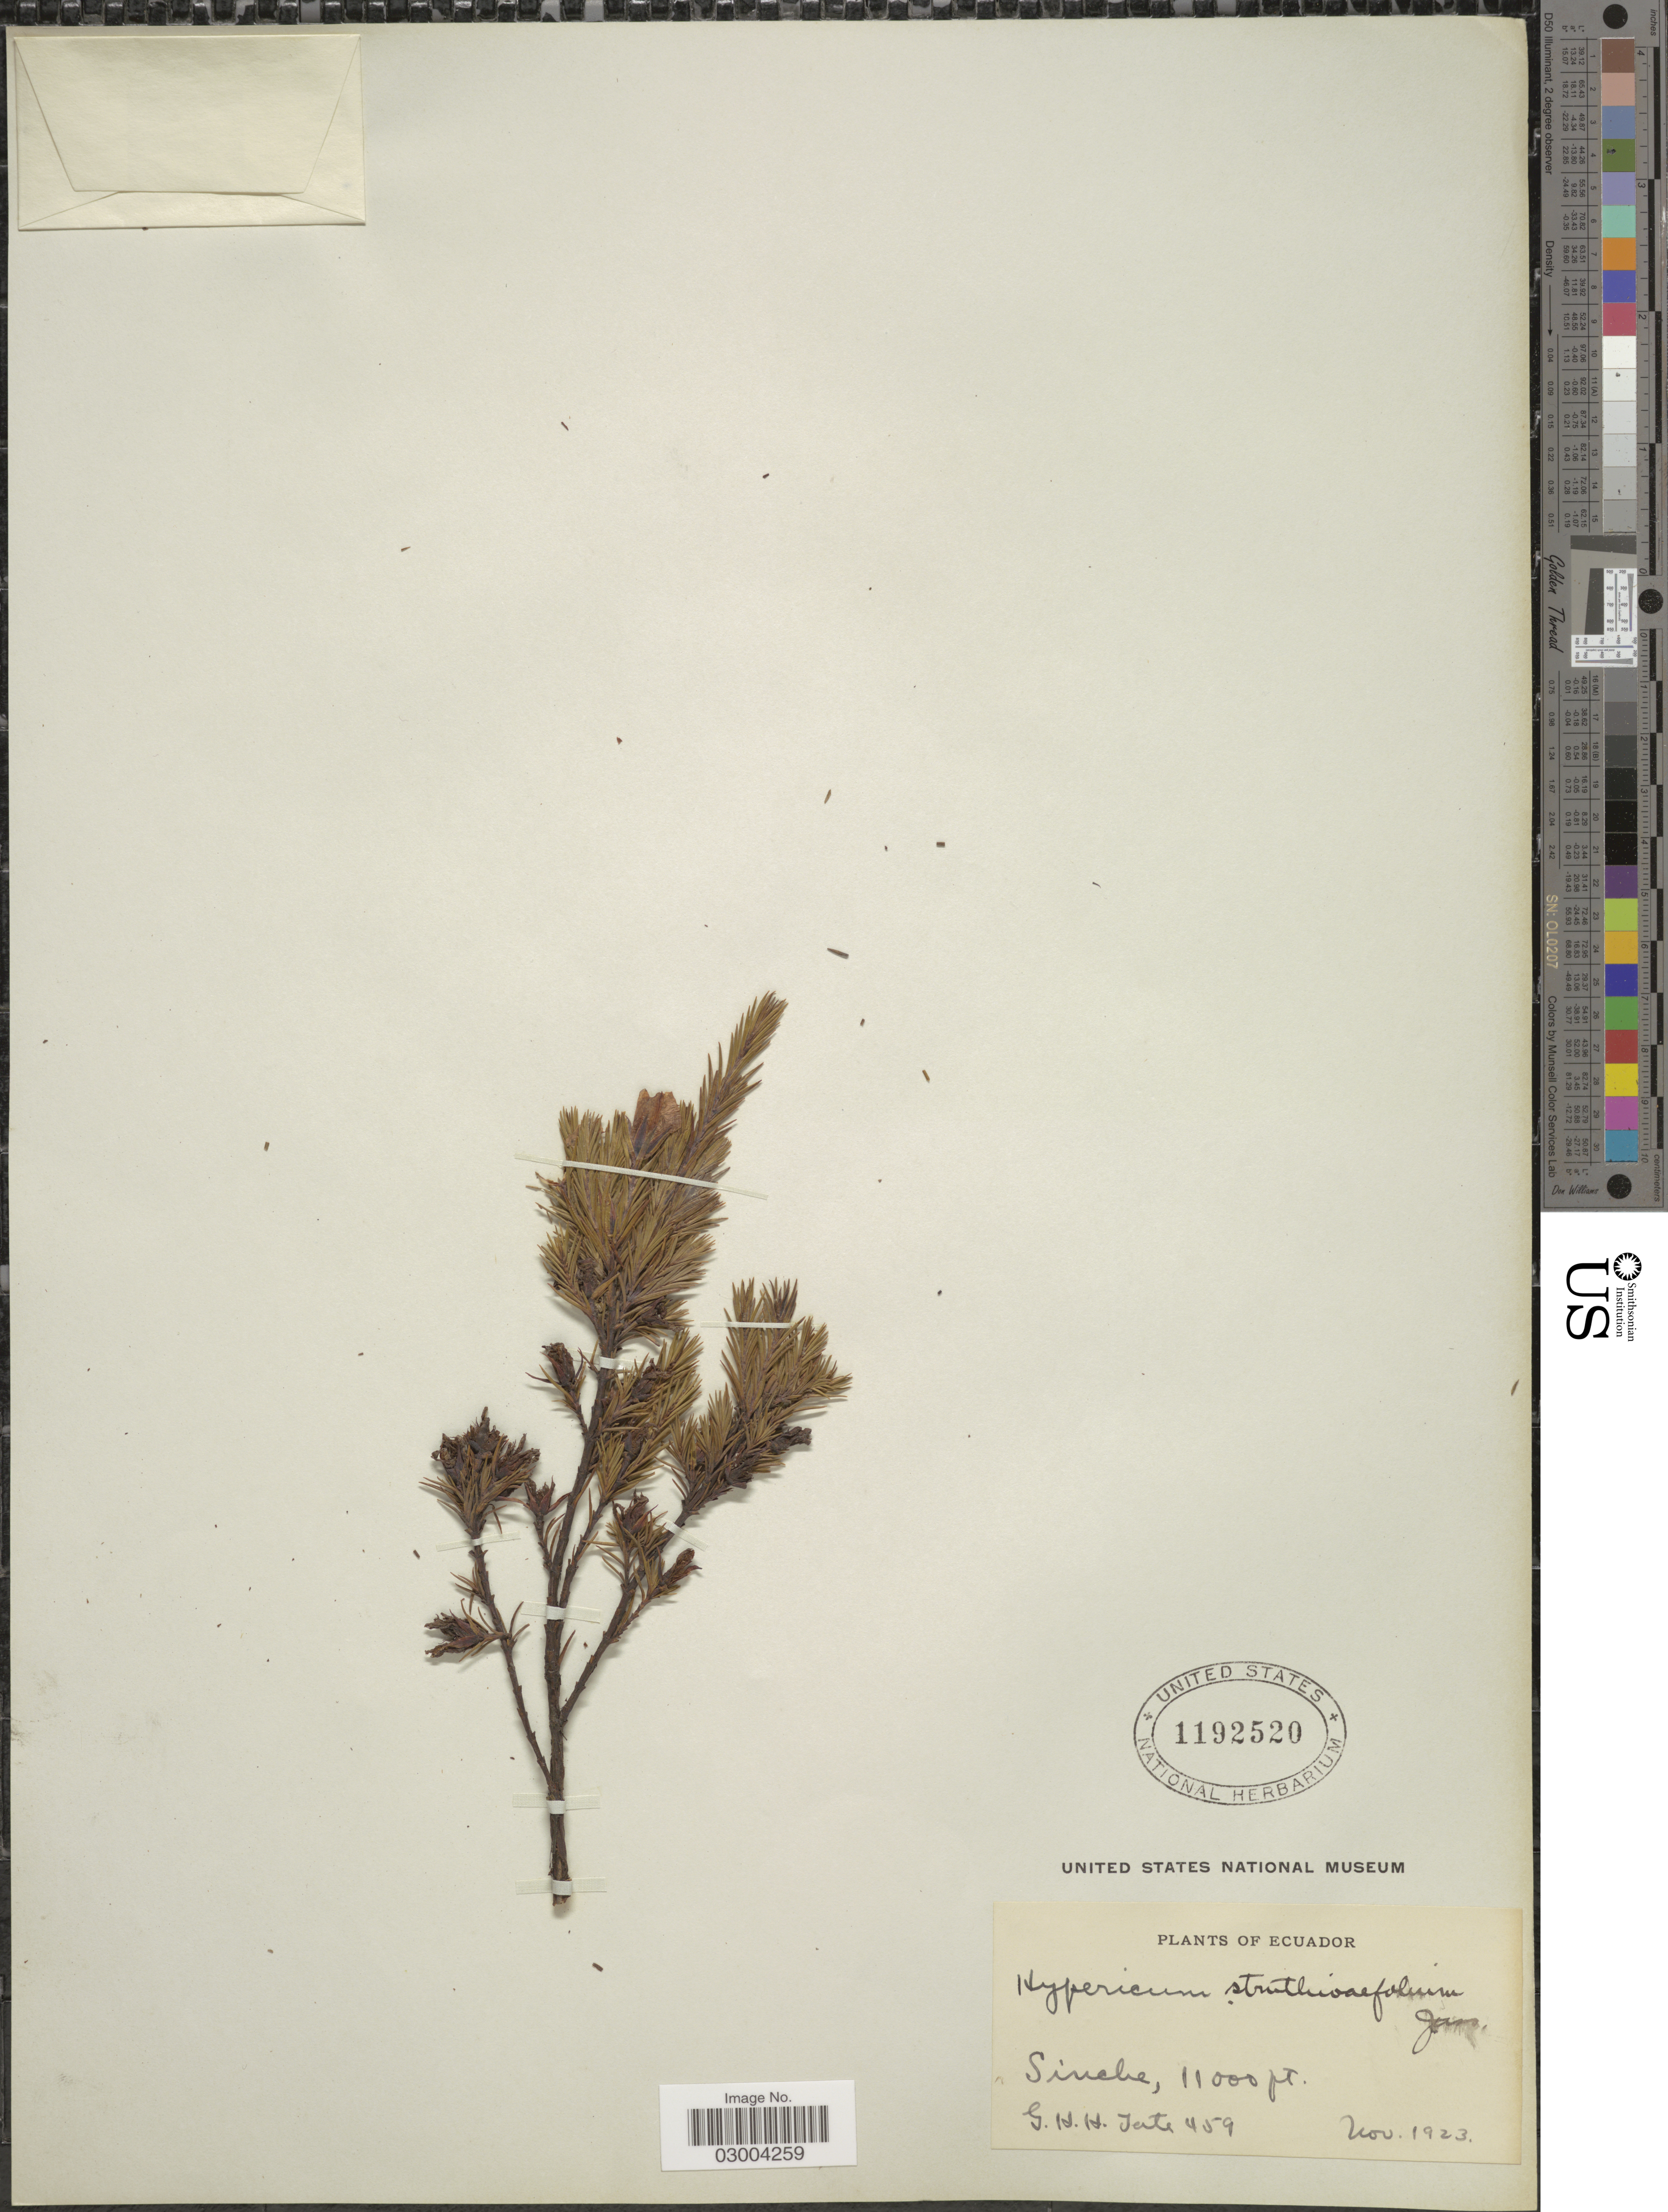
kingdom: Plantae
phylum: Tracheophyta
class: Magnoliopsida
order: Malpighiales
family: Hypericaceae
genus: Hypericum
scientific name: Hypericum sp.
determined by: Strong, M. T., (US), Smithsonian Institution - National Museum of Natural History (UNITED STATES)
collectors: G. H. H.Tate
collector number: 459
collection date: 1923-11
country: Ecuador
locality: Sinche.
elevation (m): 3353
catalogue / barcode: US 1192520